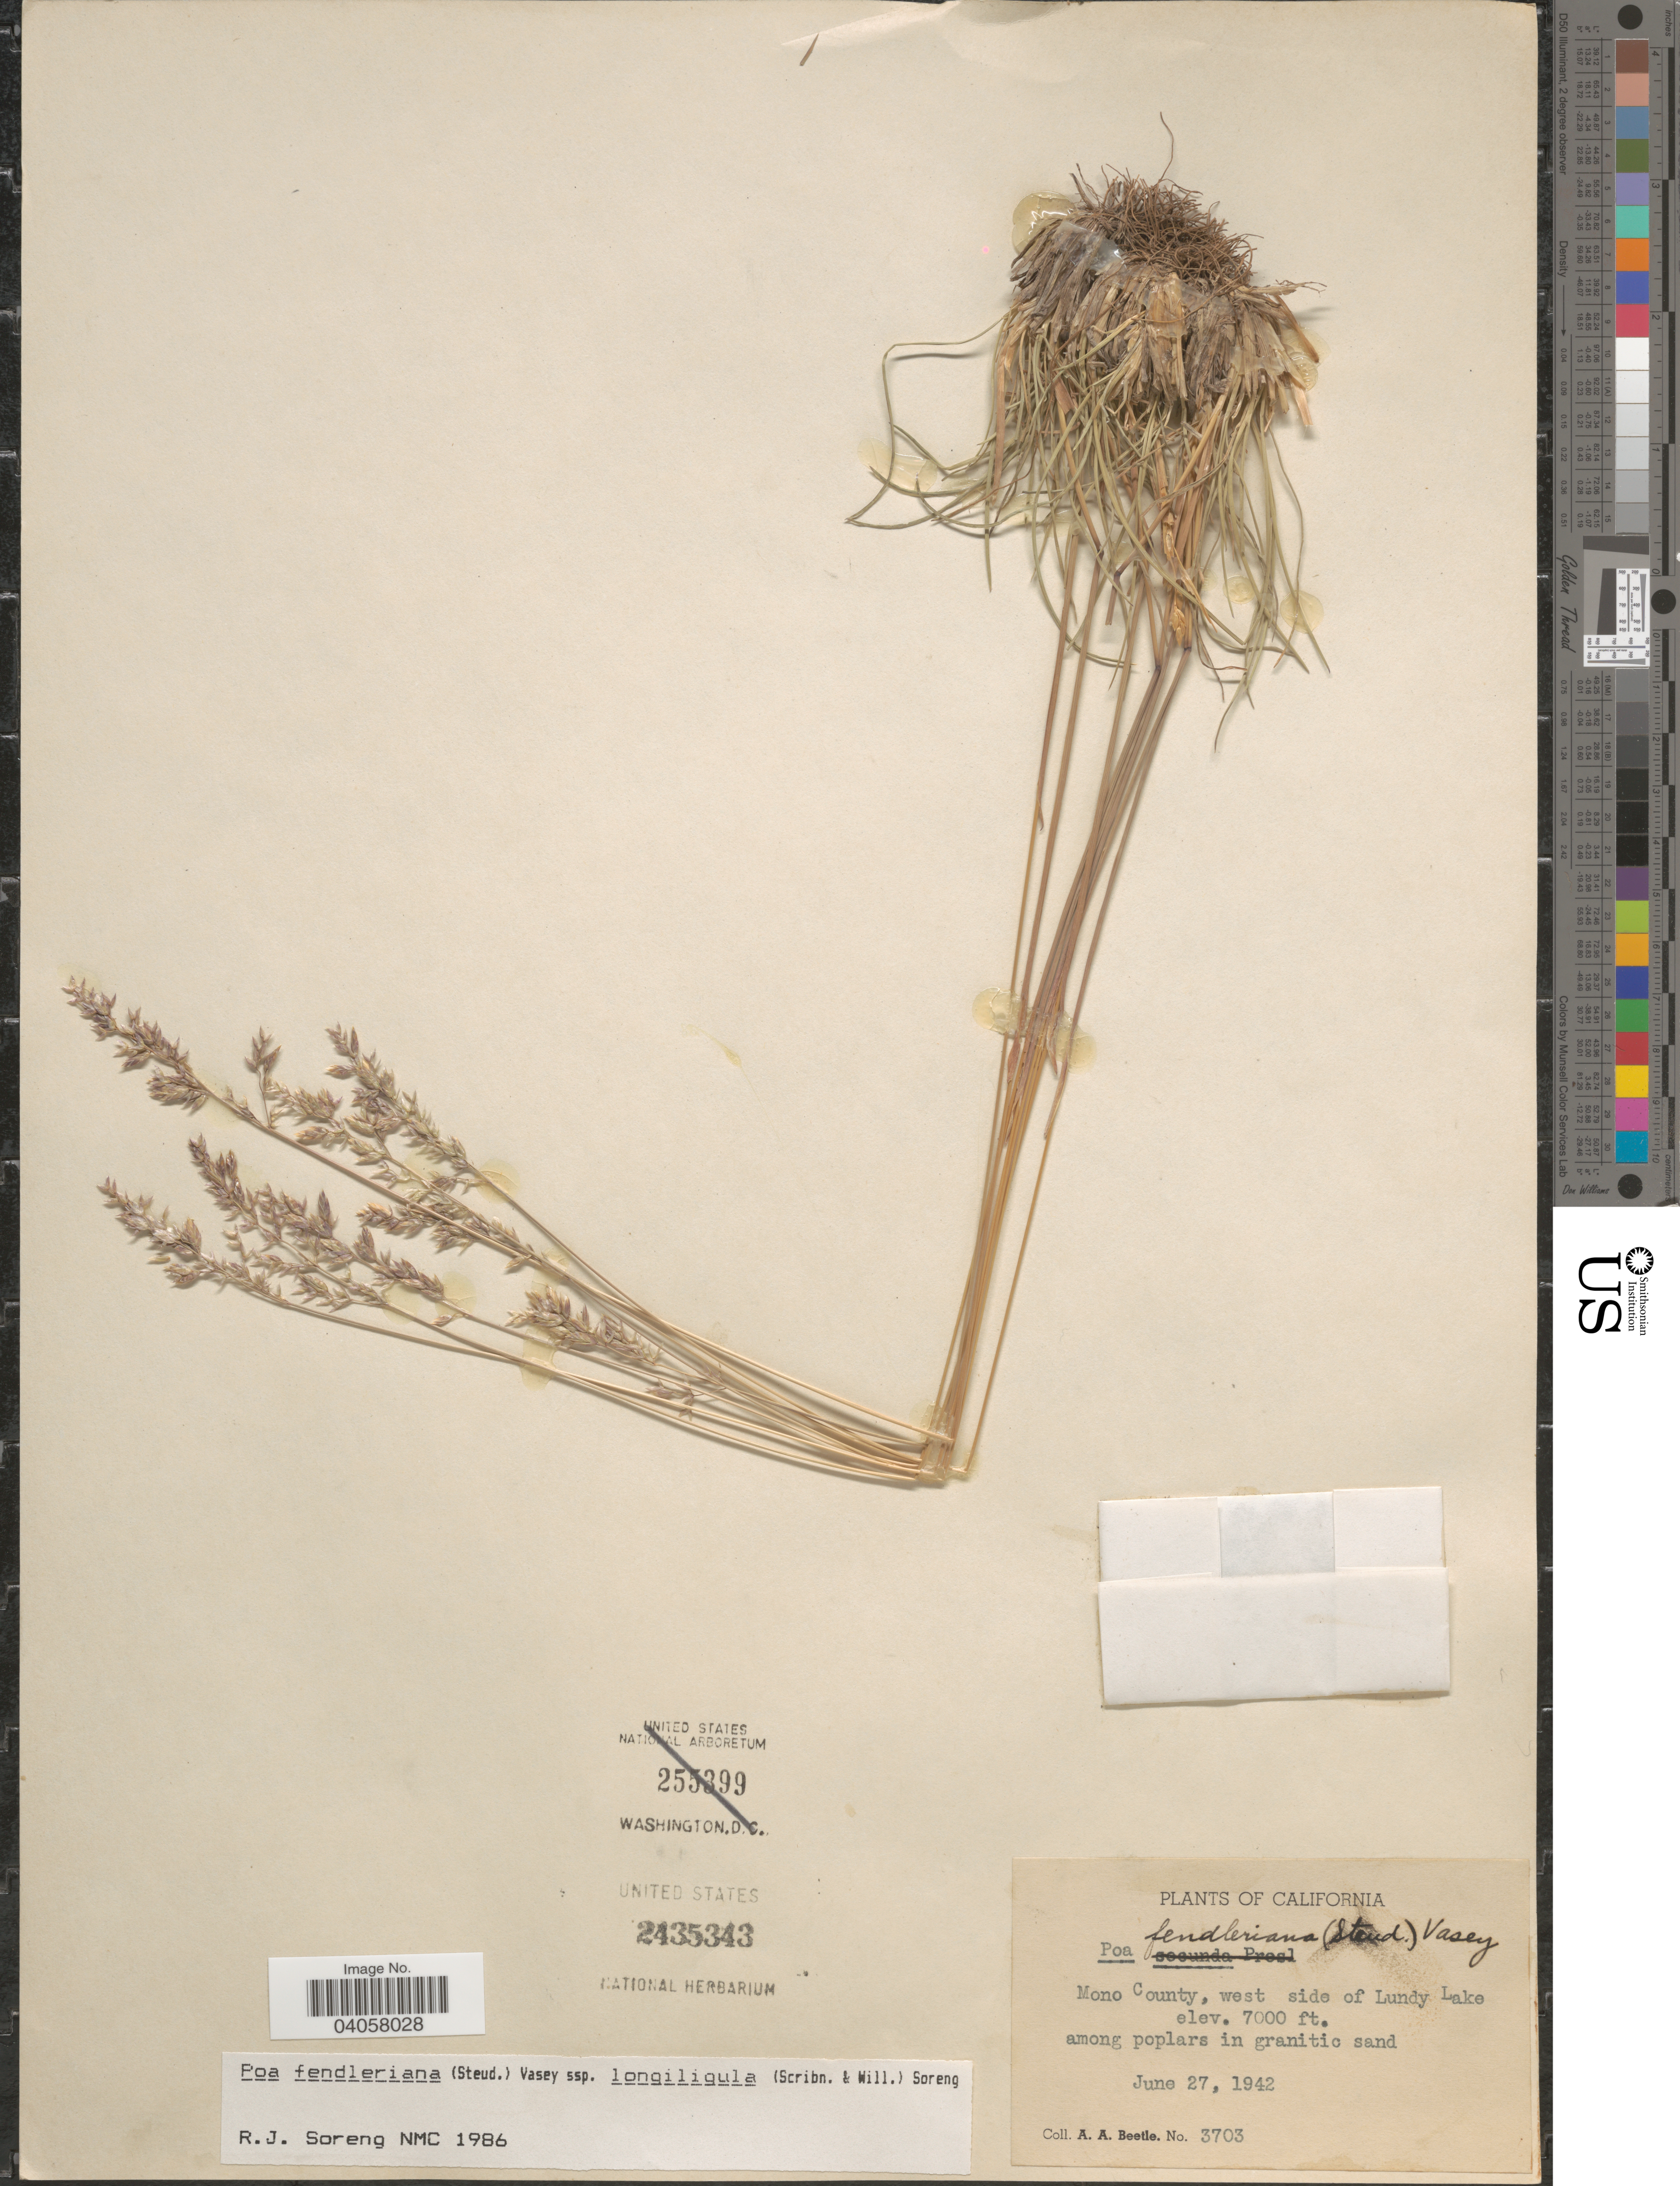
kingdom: Plantae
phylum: Tracheophyta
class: Liliopsida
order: Poales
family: Poaceae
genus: Poa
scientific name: Poa fendleriana subsp. longiligula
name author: (Scribn. & T.A. Williams) Soreng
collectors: A. A. Beetle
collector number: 3703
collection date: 1942-06-27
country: United States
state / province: California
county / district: Mono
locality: Mono County, west side of Lundy Lake.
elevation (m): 2134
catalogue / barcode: US 2435343